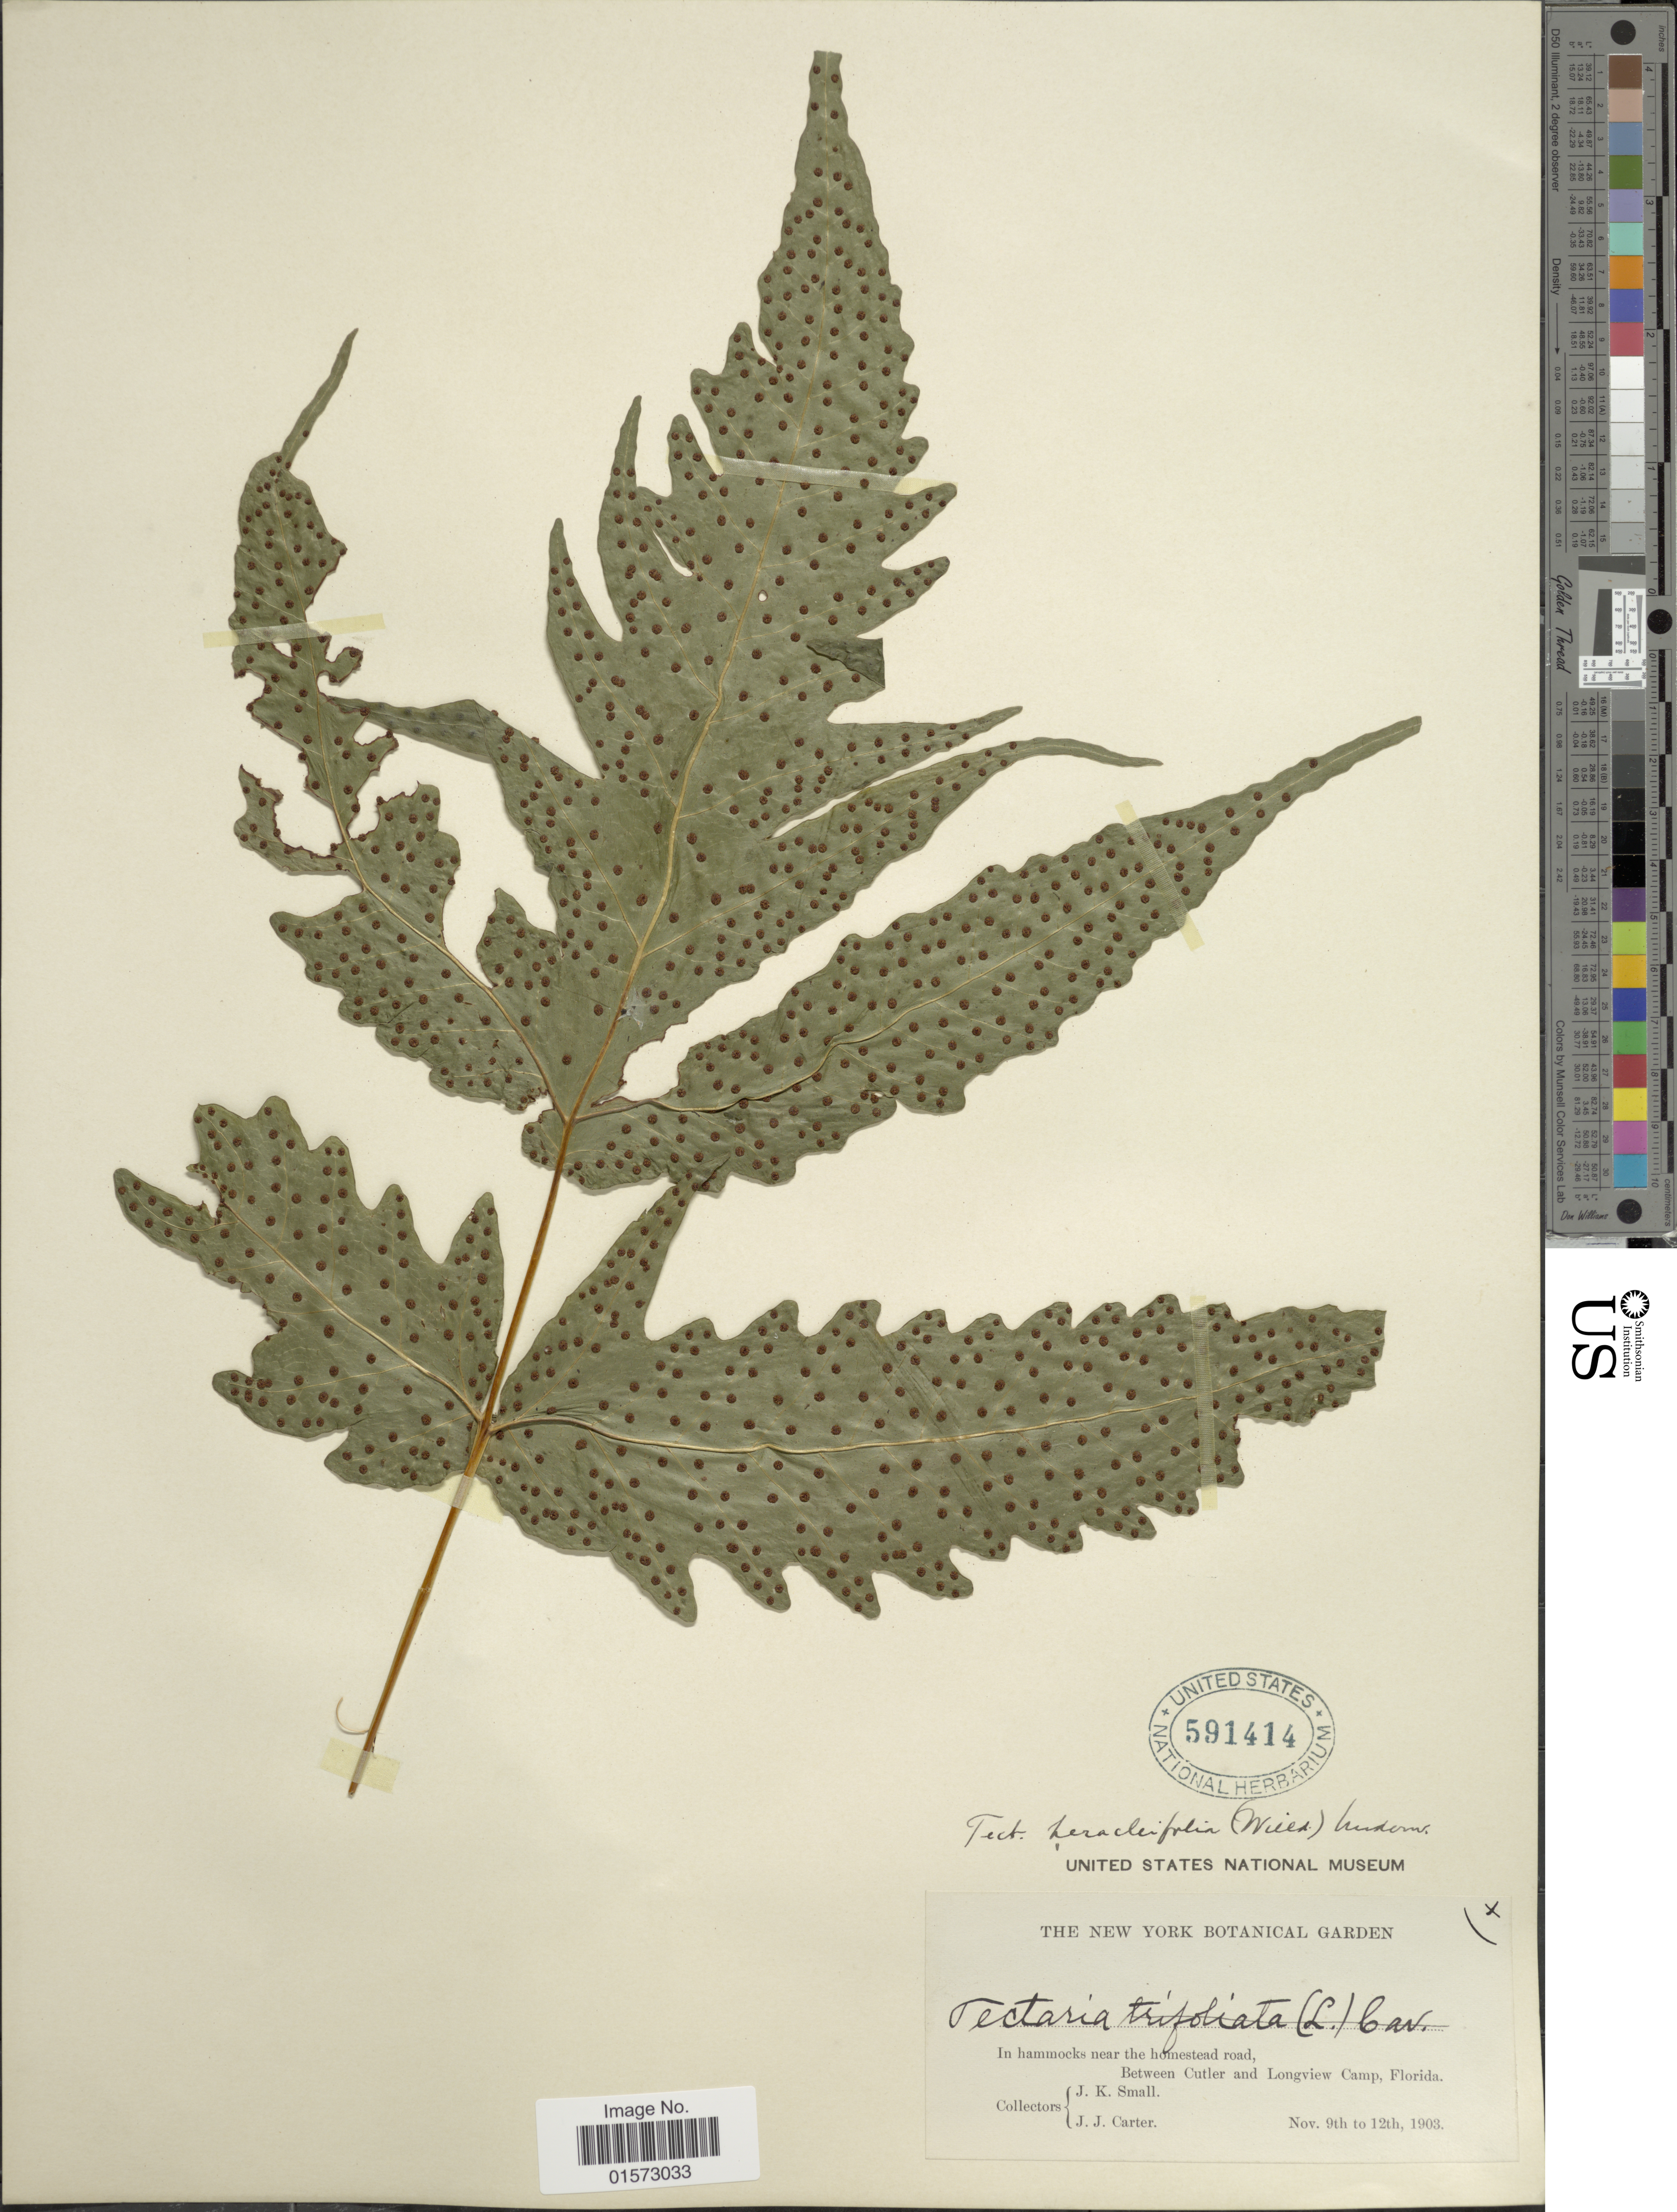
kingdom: Plantae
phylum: Tracheophyta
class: Polypodiopsida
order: Polypodiales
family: Tectariaceae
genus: Tectaria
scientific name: Tectaria heracleifolia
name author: (Willd.) Underw.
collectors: J. K. Small & J. Carter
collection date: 1903-11-09/1903-11-12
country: United States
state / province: Florida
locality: In hammocks near the homestead road, Between Cutler and Longview Camp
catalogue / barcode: US 591414